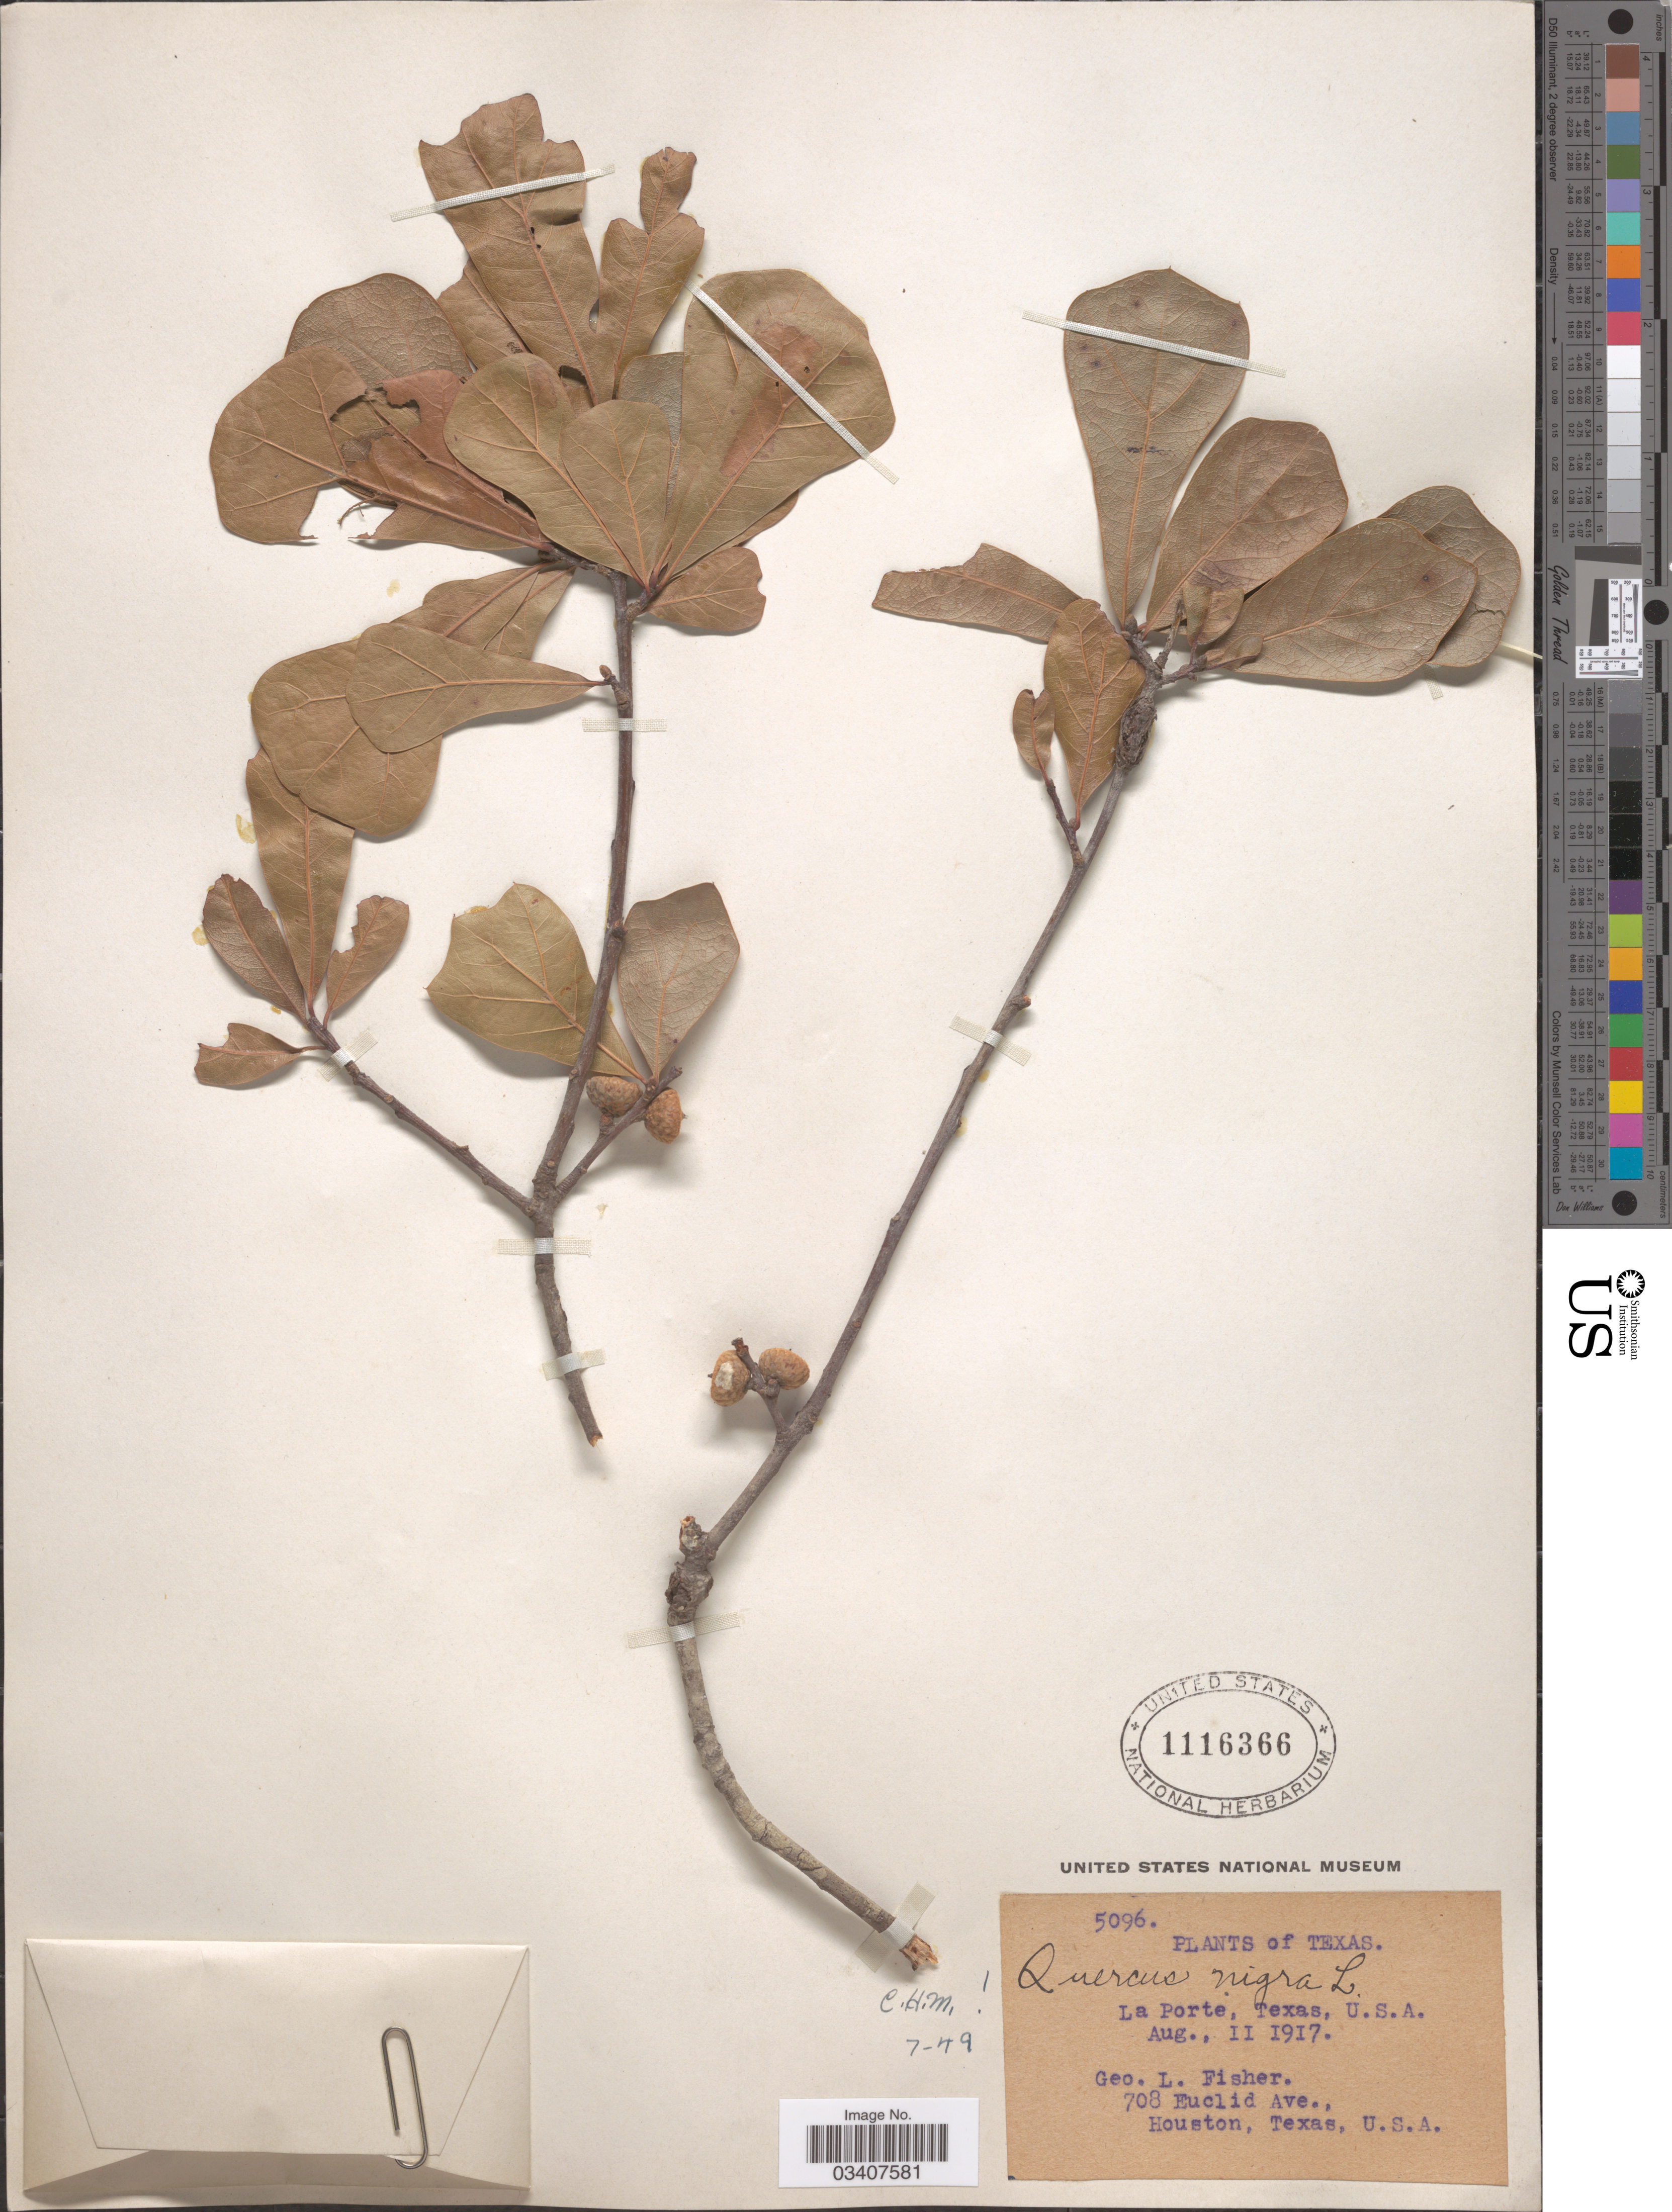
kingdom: Plantae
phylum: Tracheophyta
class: Magnoliopsida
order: Fagales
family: Fagaceae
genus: Quercus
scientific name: Quercus nigra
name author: L.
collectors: G. L. Fisher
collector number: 5096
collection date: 1917-08-11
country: United States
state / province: Texas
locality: La Porte.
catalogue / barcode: US 1116366